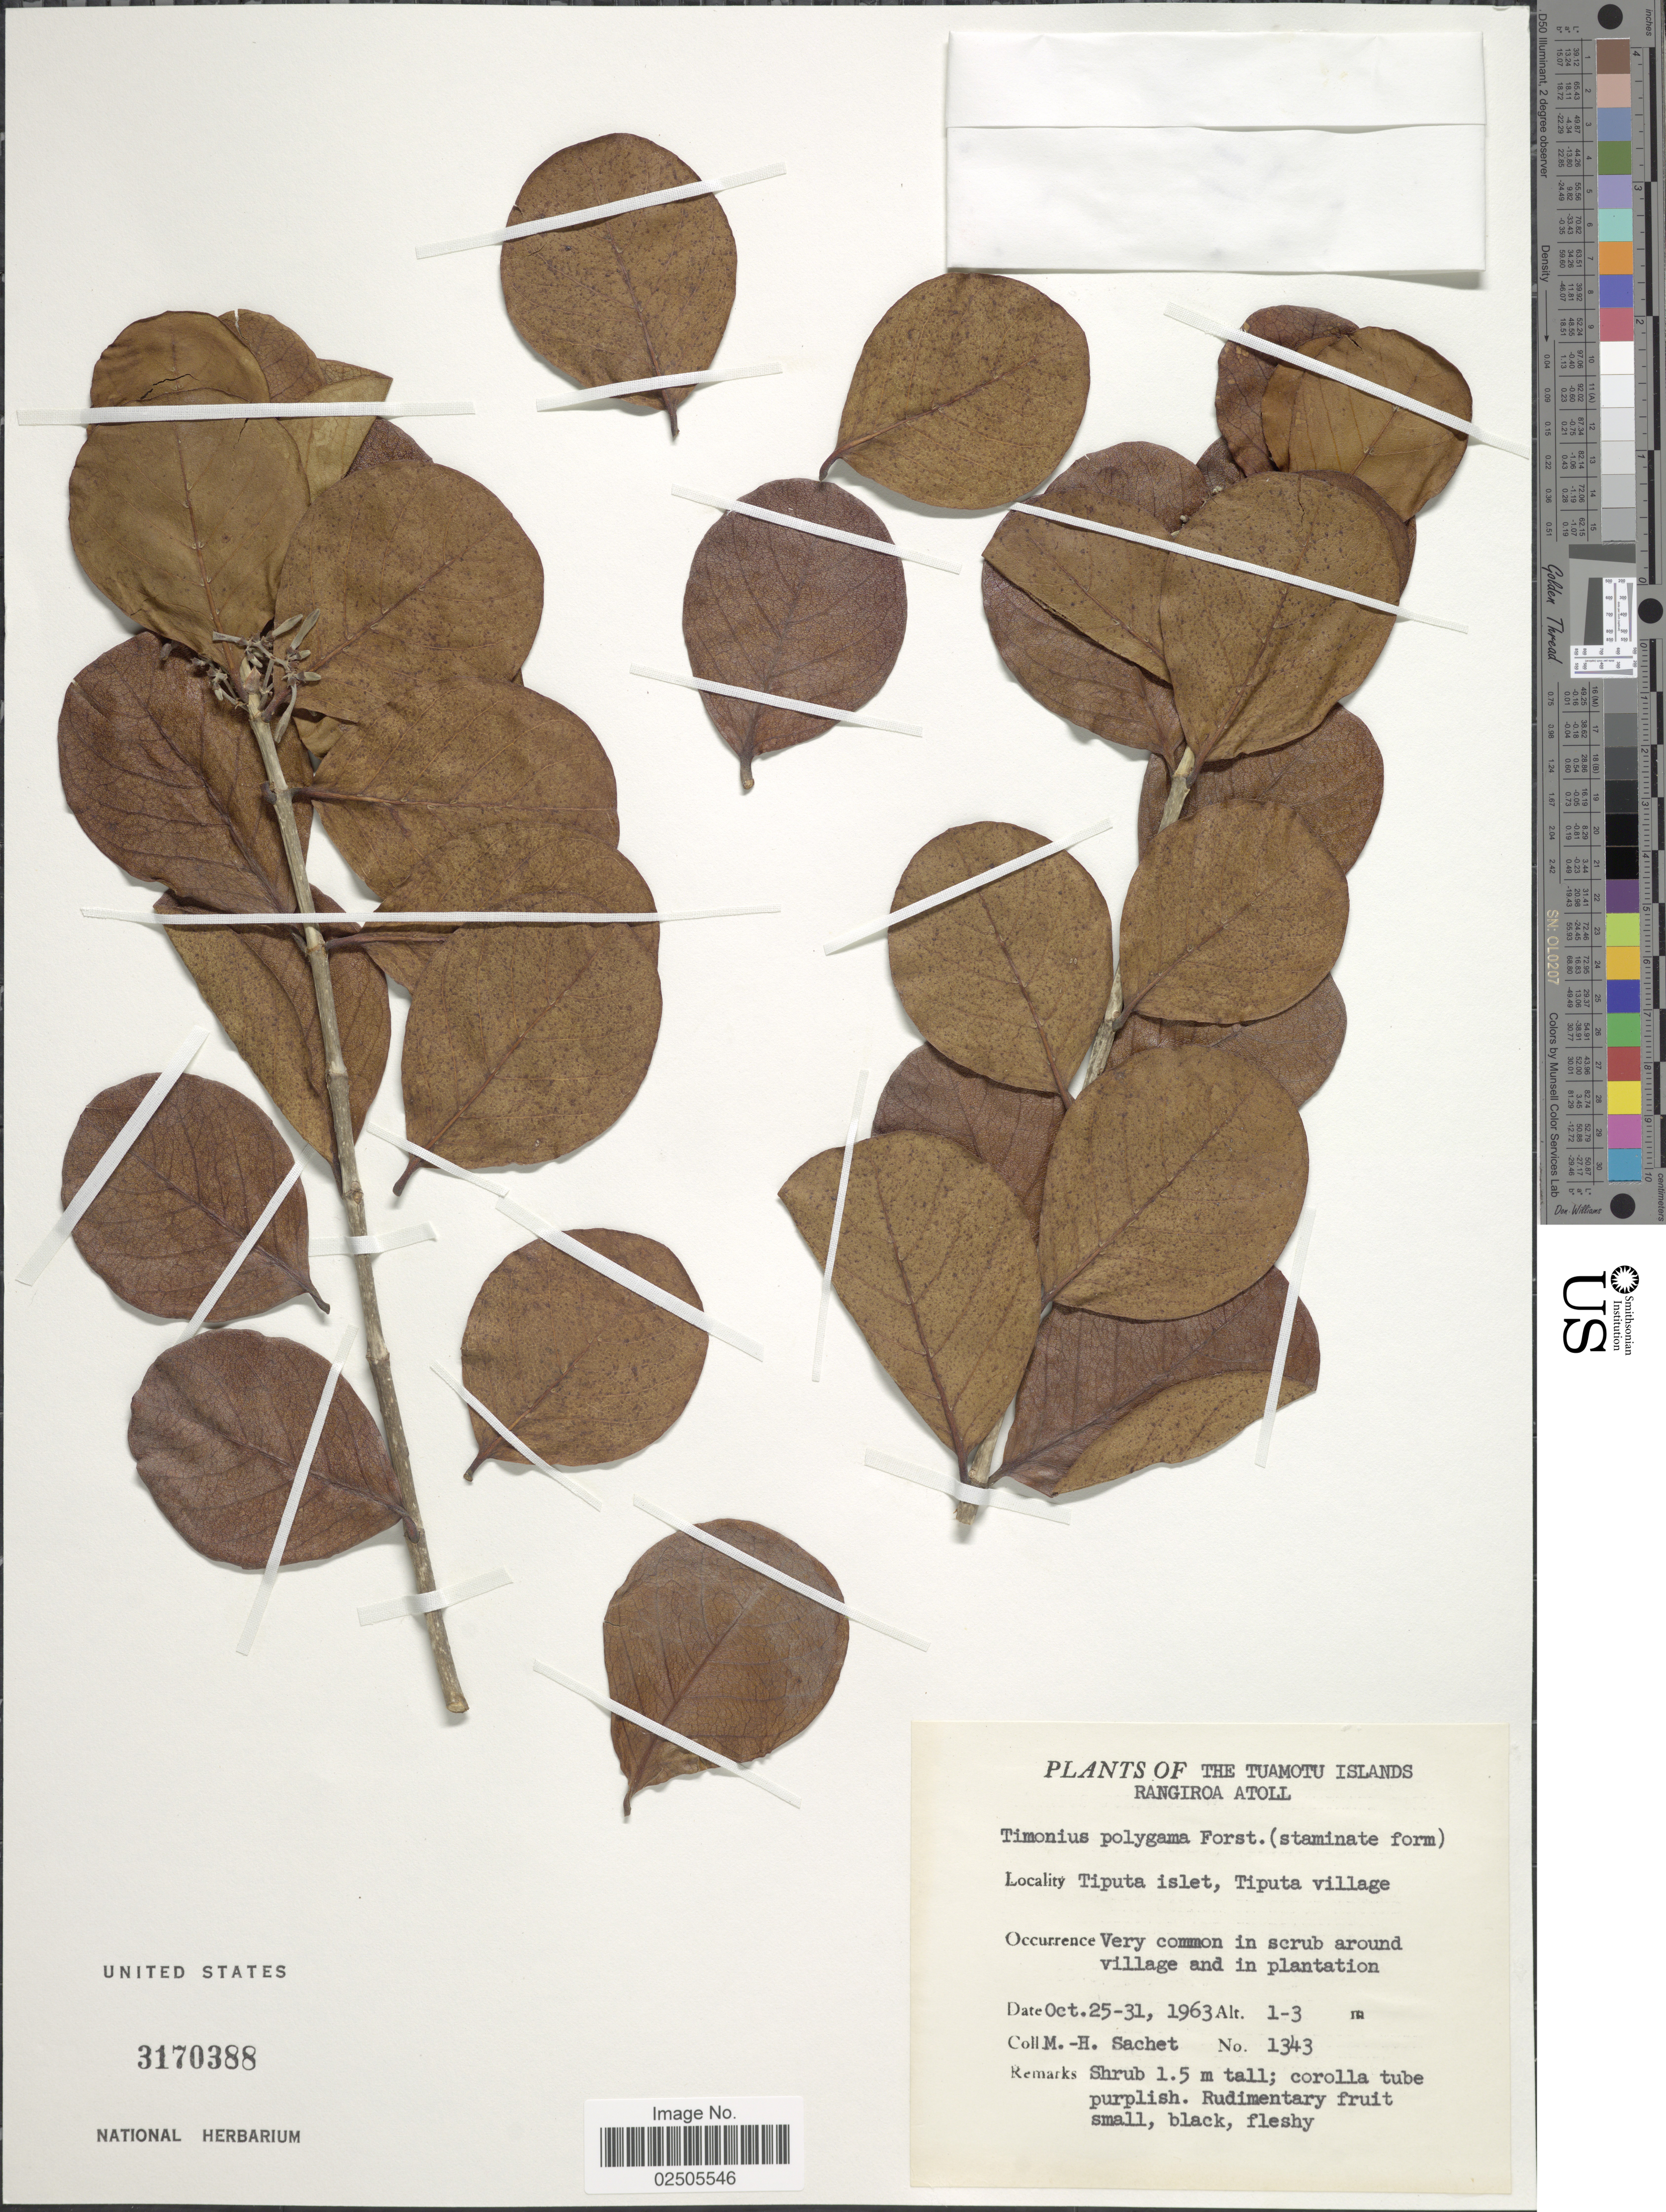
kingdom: Plantae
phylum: Tracheophyta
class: Magnoliopsida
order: Gentianales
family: Rubiaceae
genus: Timonius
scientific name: Timonius polygamus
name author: (G. Forst.) Rob.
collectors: M.-H. Sachet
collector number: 1343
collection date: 1963-10-25/1963-10-31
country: French Polynesia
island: Rangiroa [Deans] Atoll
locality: The Tuamotu Islands, Rangiroa Atoll, Tiputa Islet, Tiputa village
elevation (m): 1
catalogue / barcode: US 3170388